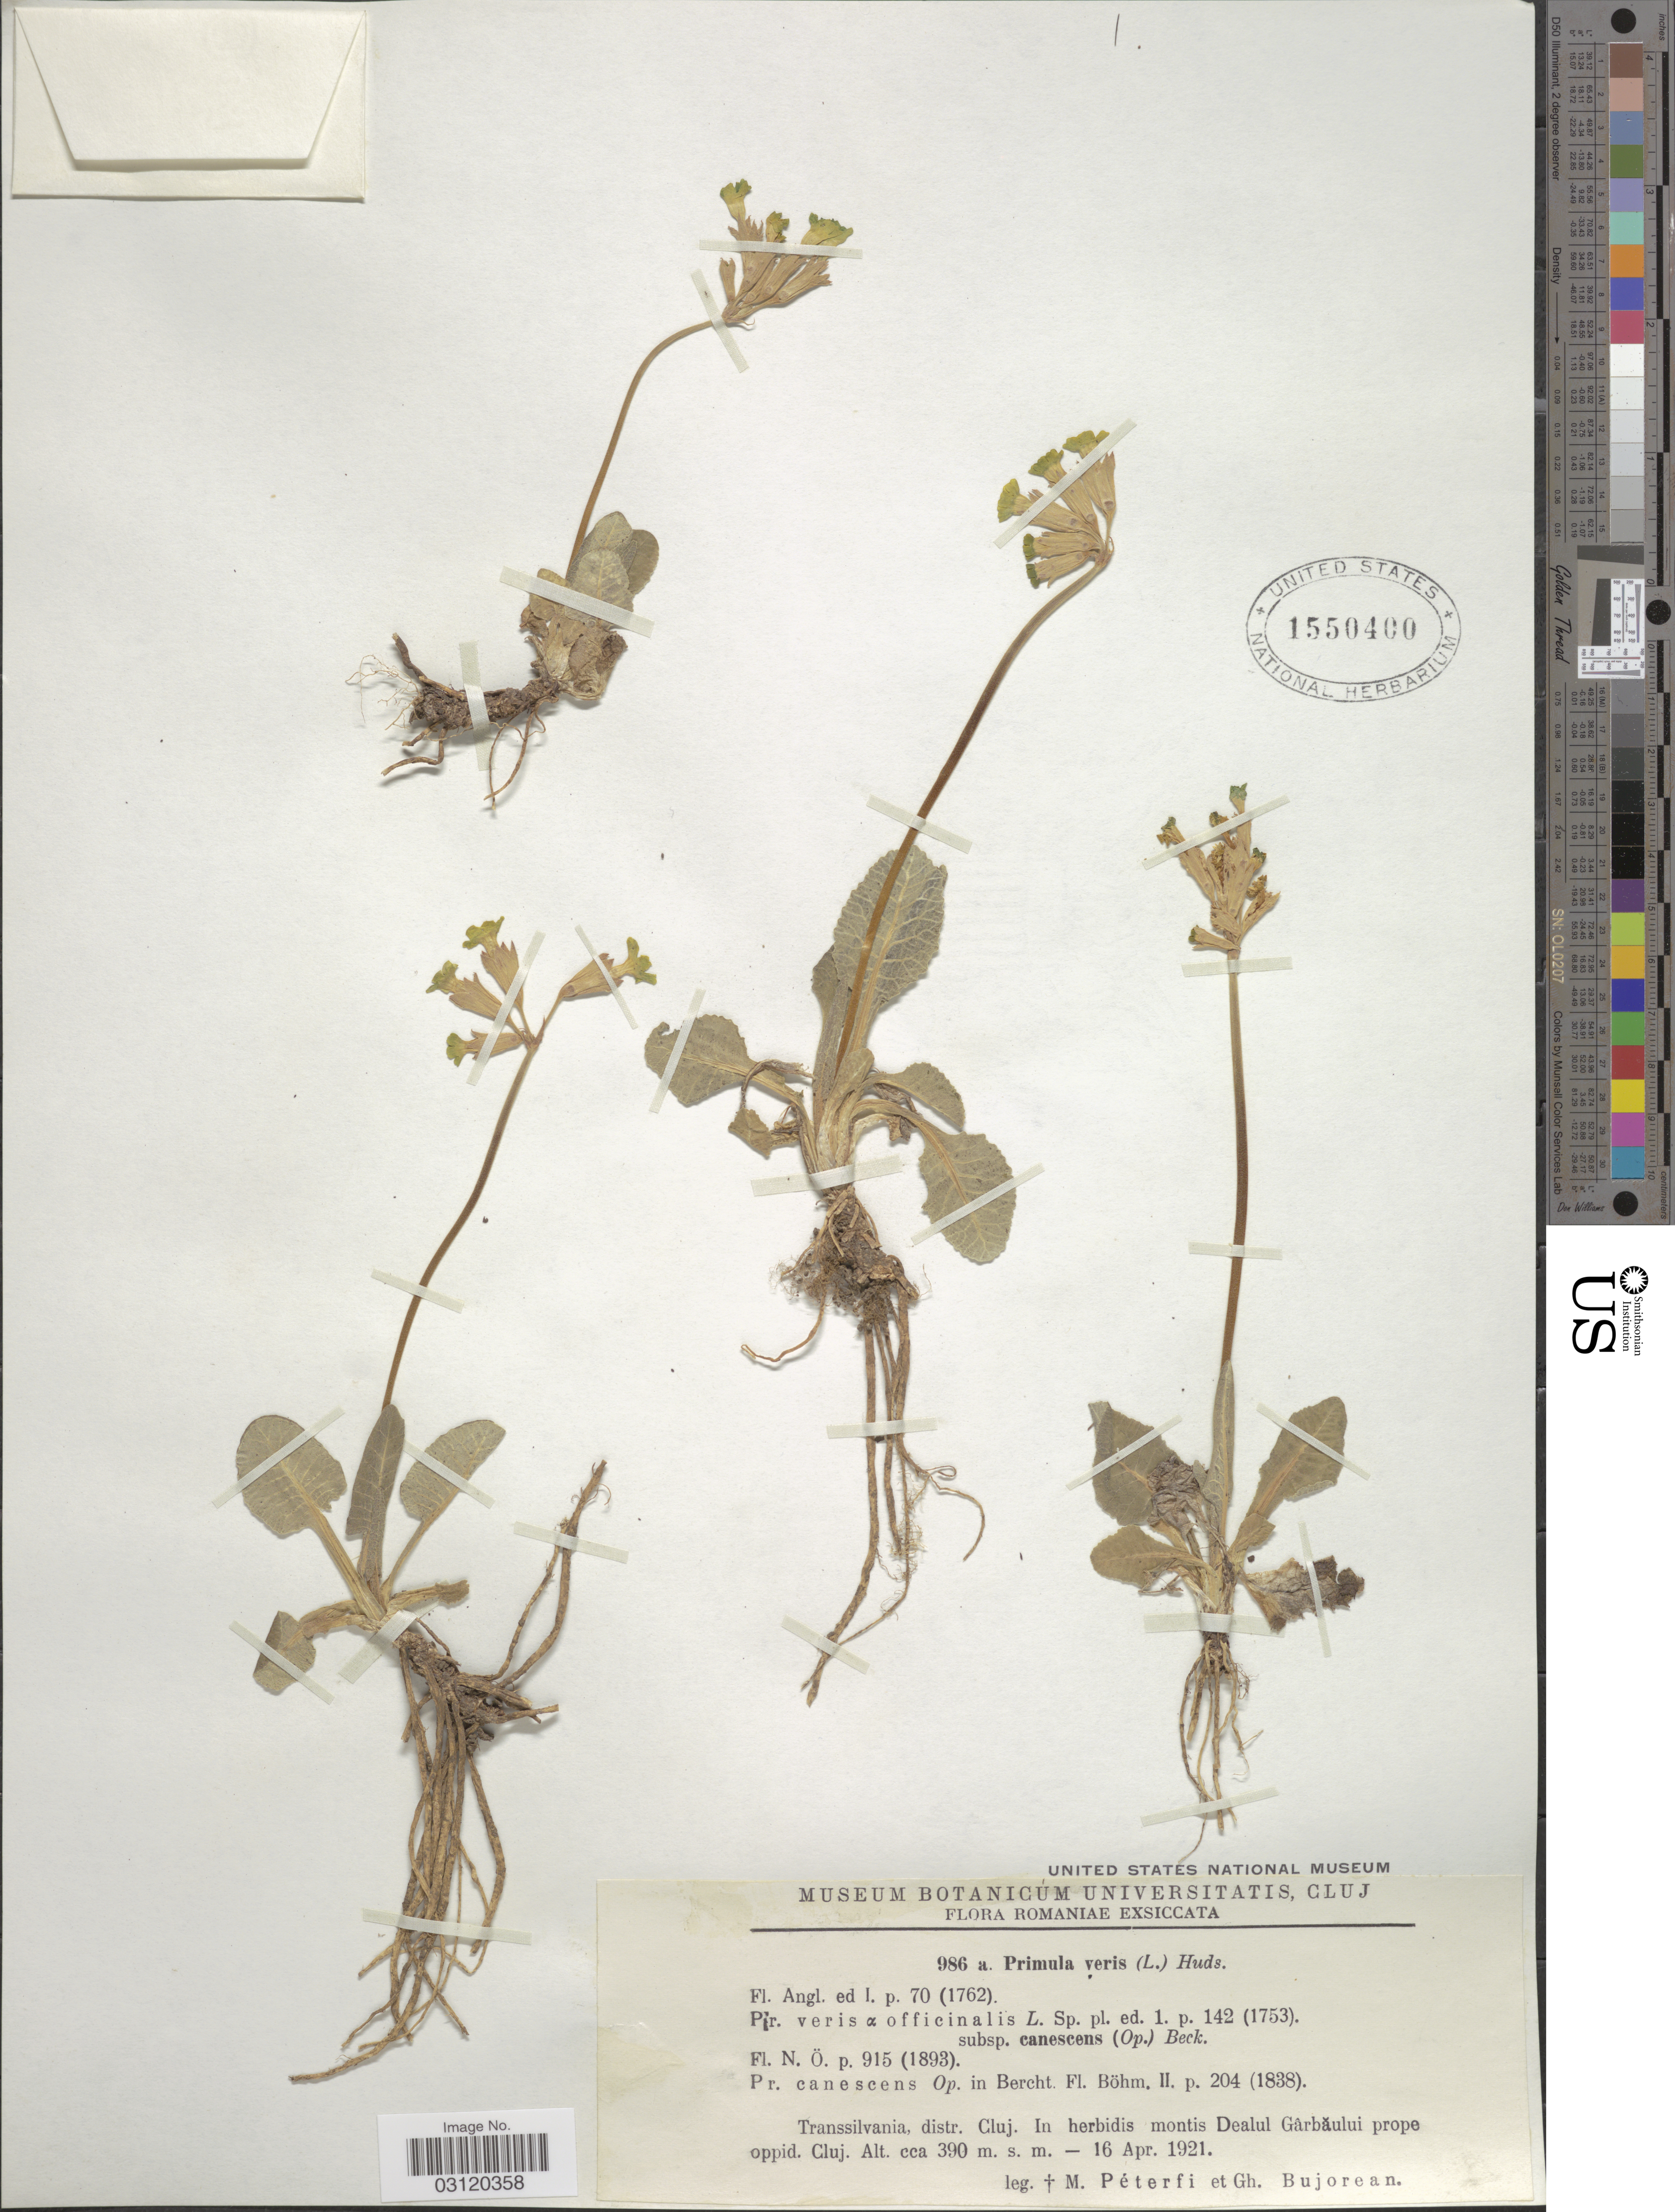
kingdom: Plantae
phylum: Tracheophyta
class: Magnoliopsida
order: Ericales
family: Primulaceae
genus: Primula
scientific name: Primula veris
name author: L.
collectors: M. Péterfi & G. Bujorean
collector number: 986a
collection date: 1921-04-16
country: Romania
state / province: Cluj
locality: Transsilvania, distr. Cluj. In herbidis montis Dealul Gârbaului prope oppid. Cluj.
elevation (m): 390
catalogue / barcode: US 1550400